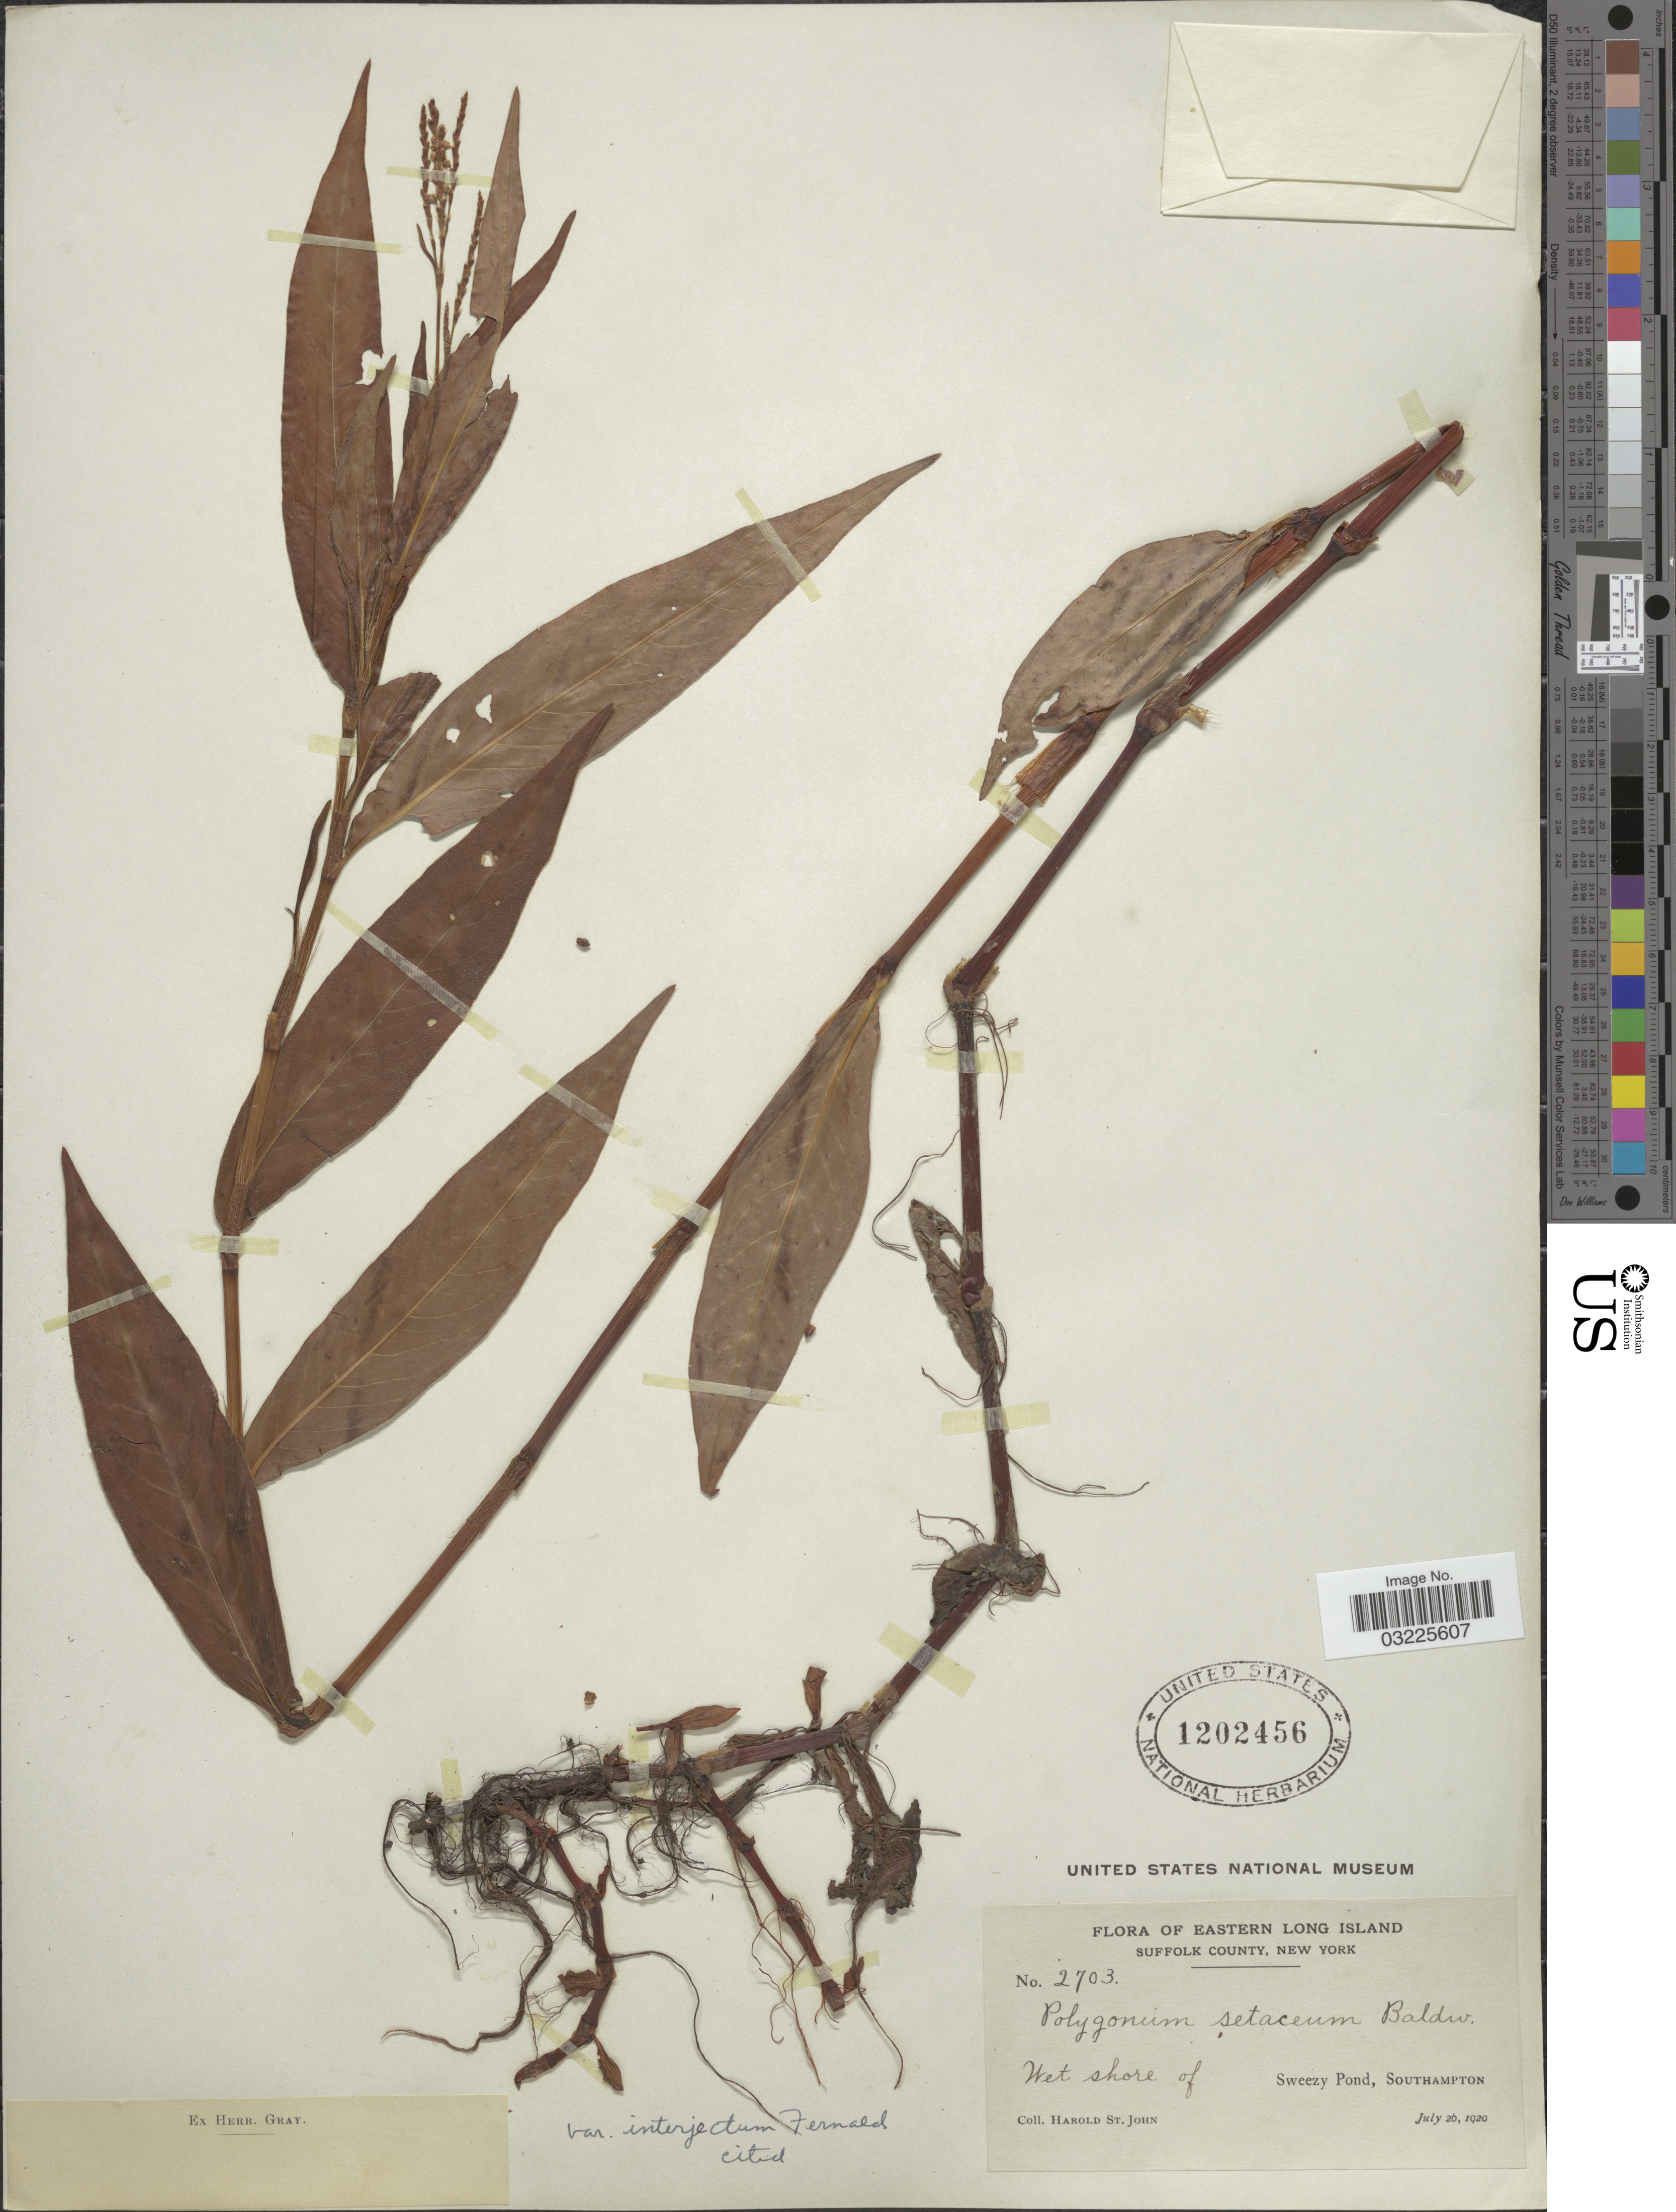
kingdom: Plantae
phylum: Tracheophyta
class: Magnoliopsida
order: Caryophyllales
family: Polygonaceae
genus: Persicaria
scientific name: Persicaria setacea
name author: Small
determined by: Atha, D. E.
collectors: H. St. John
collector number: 2703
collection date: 1920-07-20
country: United States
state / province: New York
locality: Eastern Long Island. Suffolk County. Wet shore of Sweezy Pond, Southampton.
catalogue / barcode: US 1202456